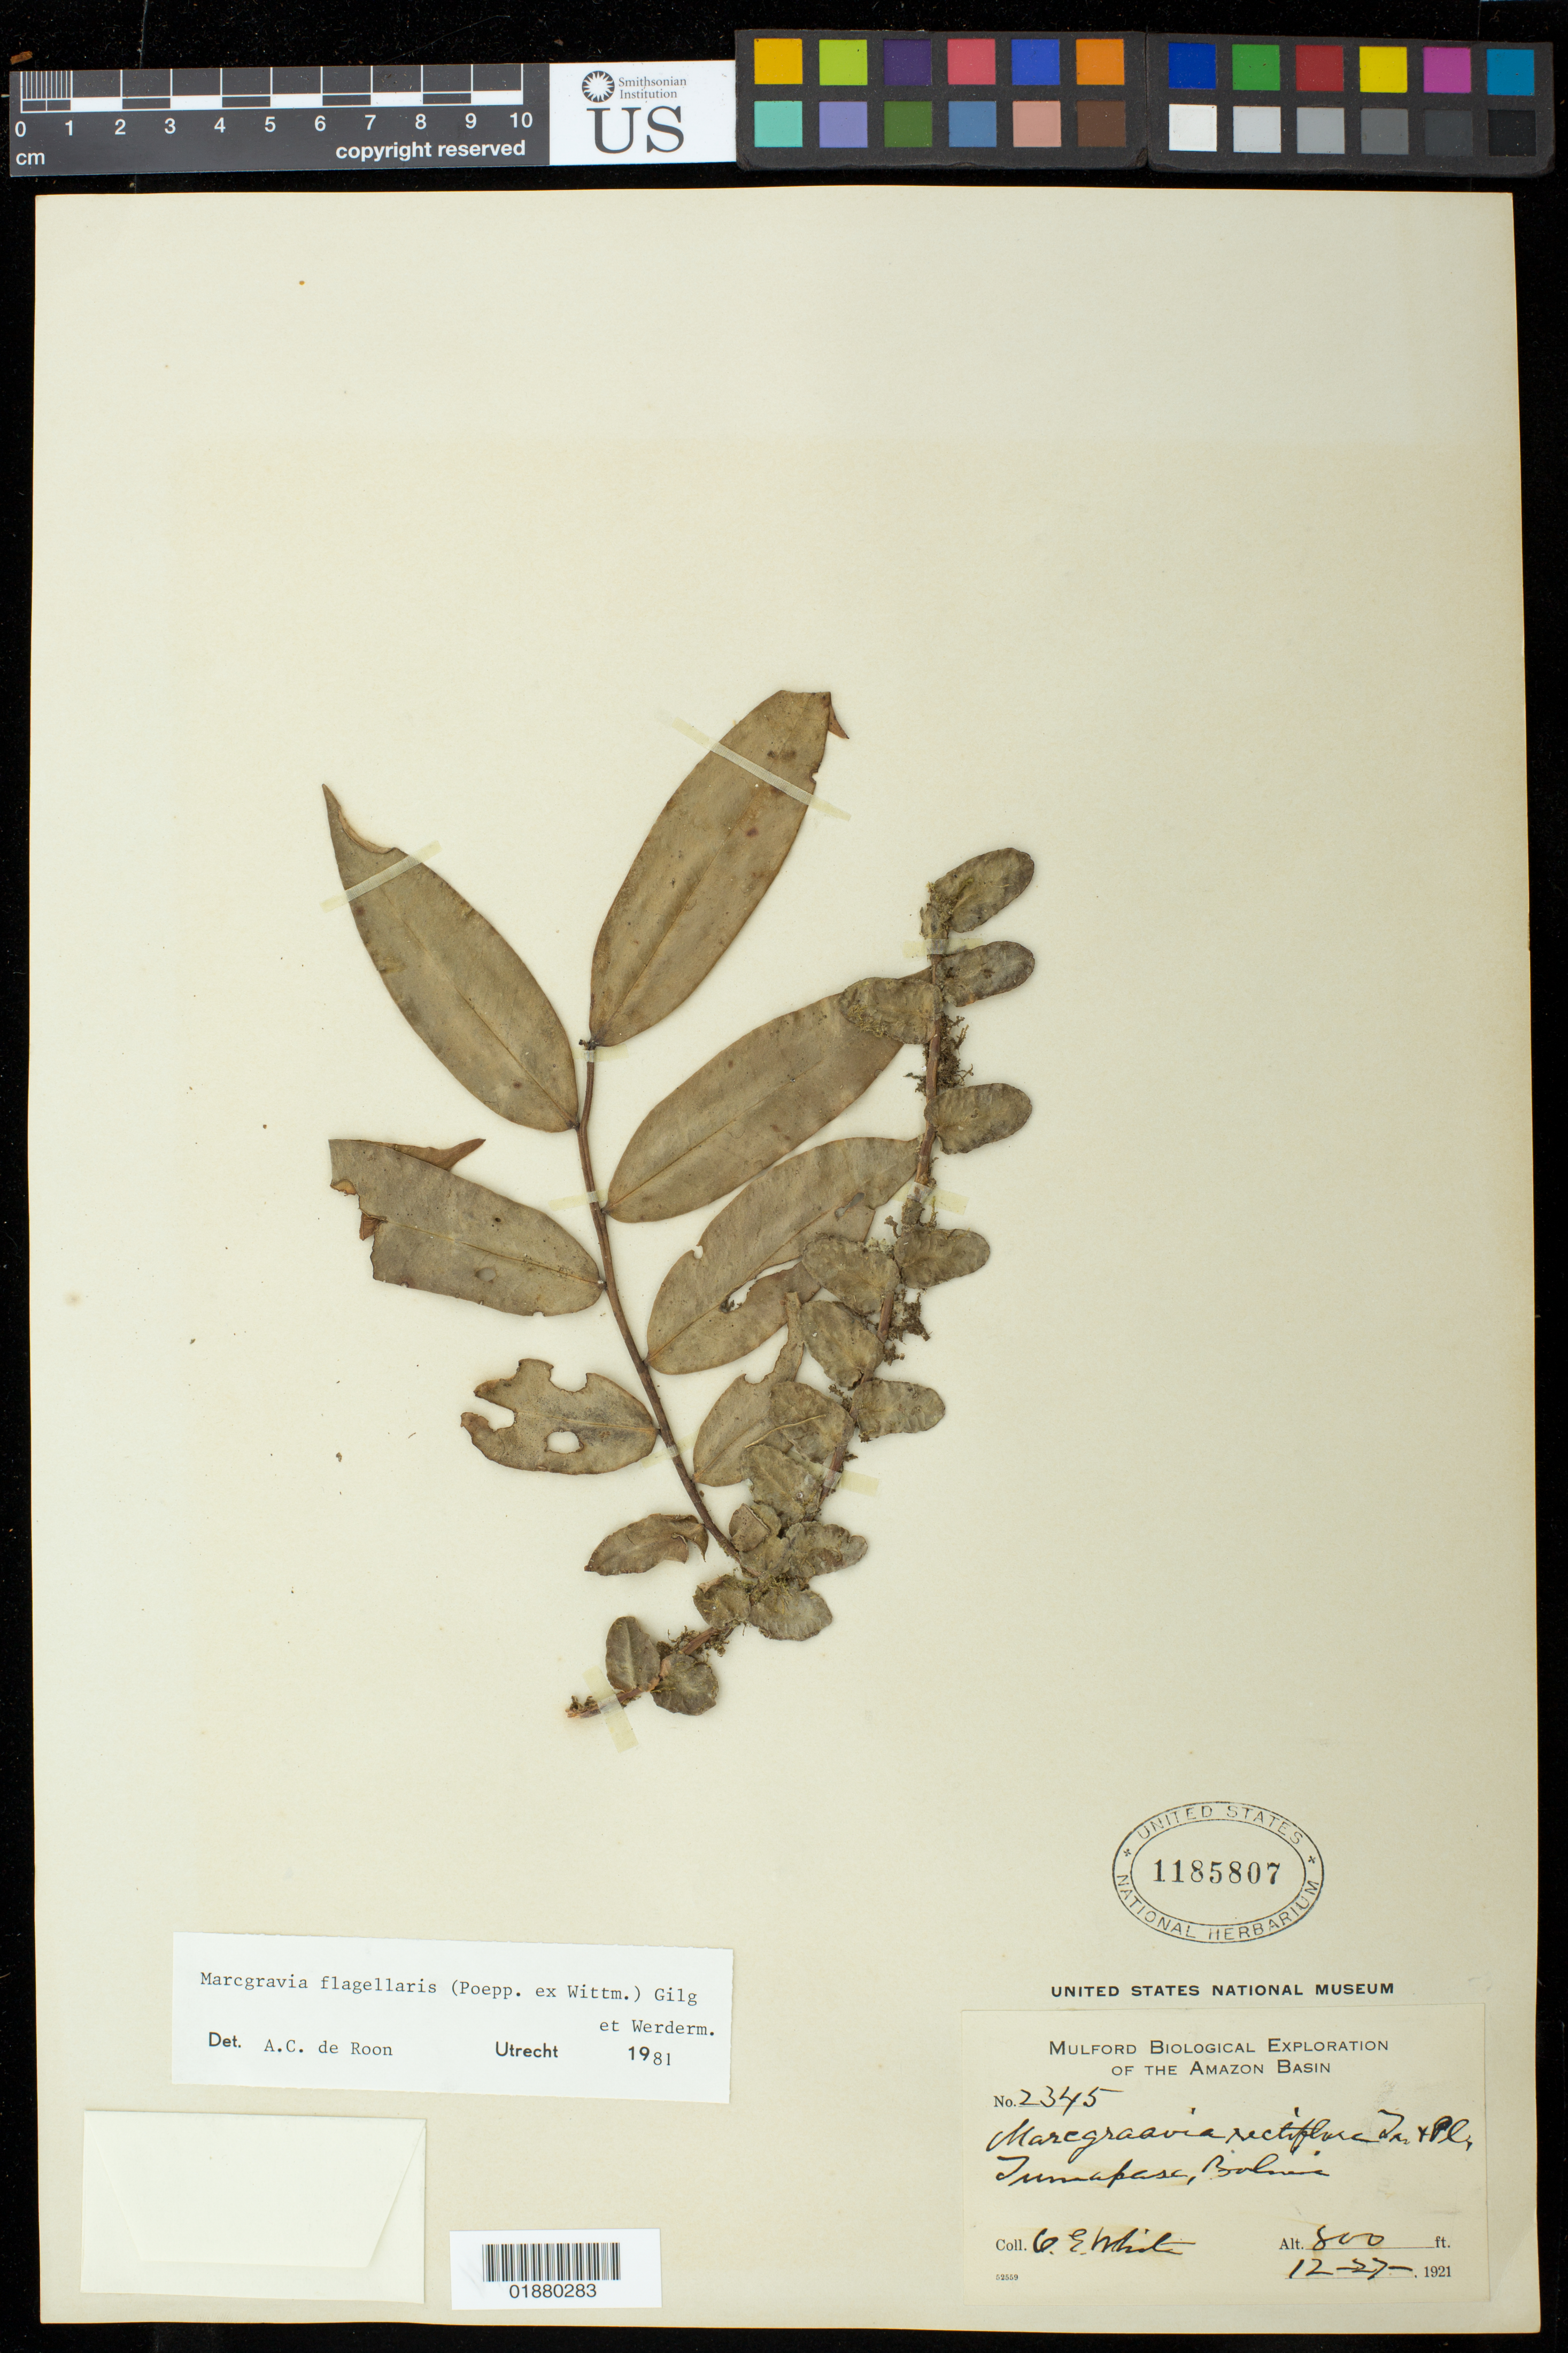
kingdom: Plantae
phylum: Tracheophyta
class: Magnoliopsida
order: Ericales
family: Marcgraviaceae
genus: Marcgravia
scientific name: Marcgravia flagellaris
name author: (Poepp. ex Wittm.) Poepp. ex Gilg & Werderm.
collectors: O. E. White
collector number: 2345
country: Bolivia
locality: Tumapasa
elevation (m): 800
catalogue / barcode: US 1185807